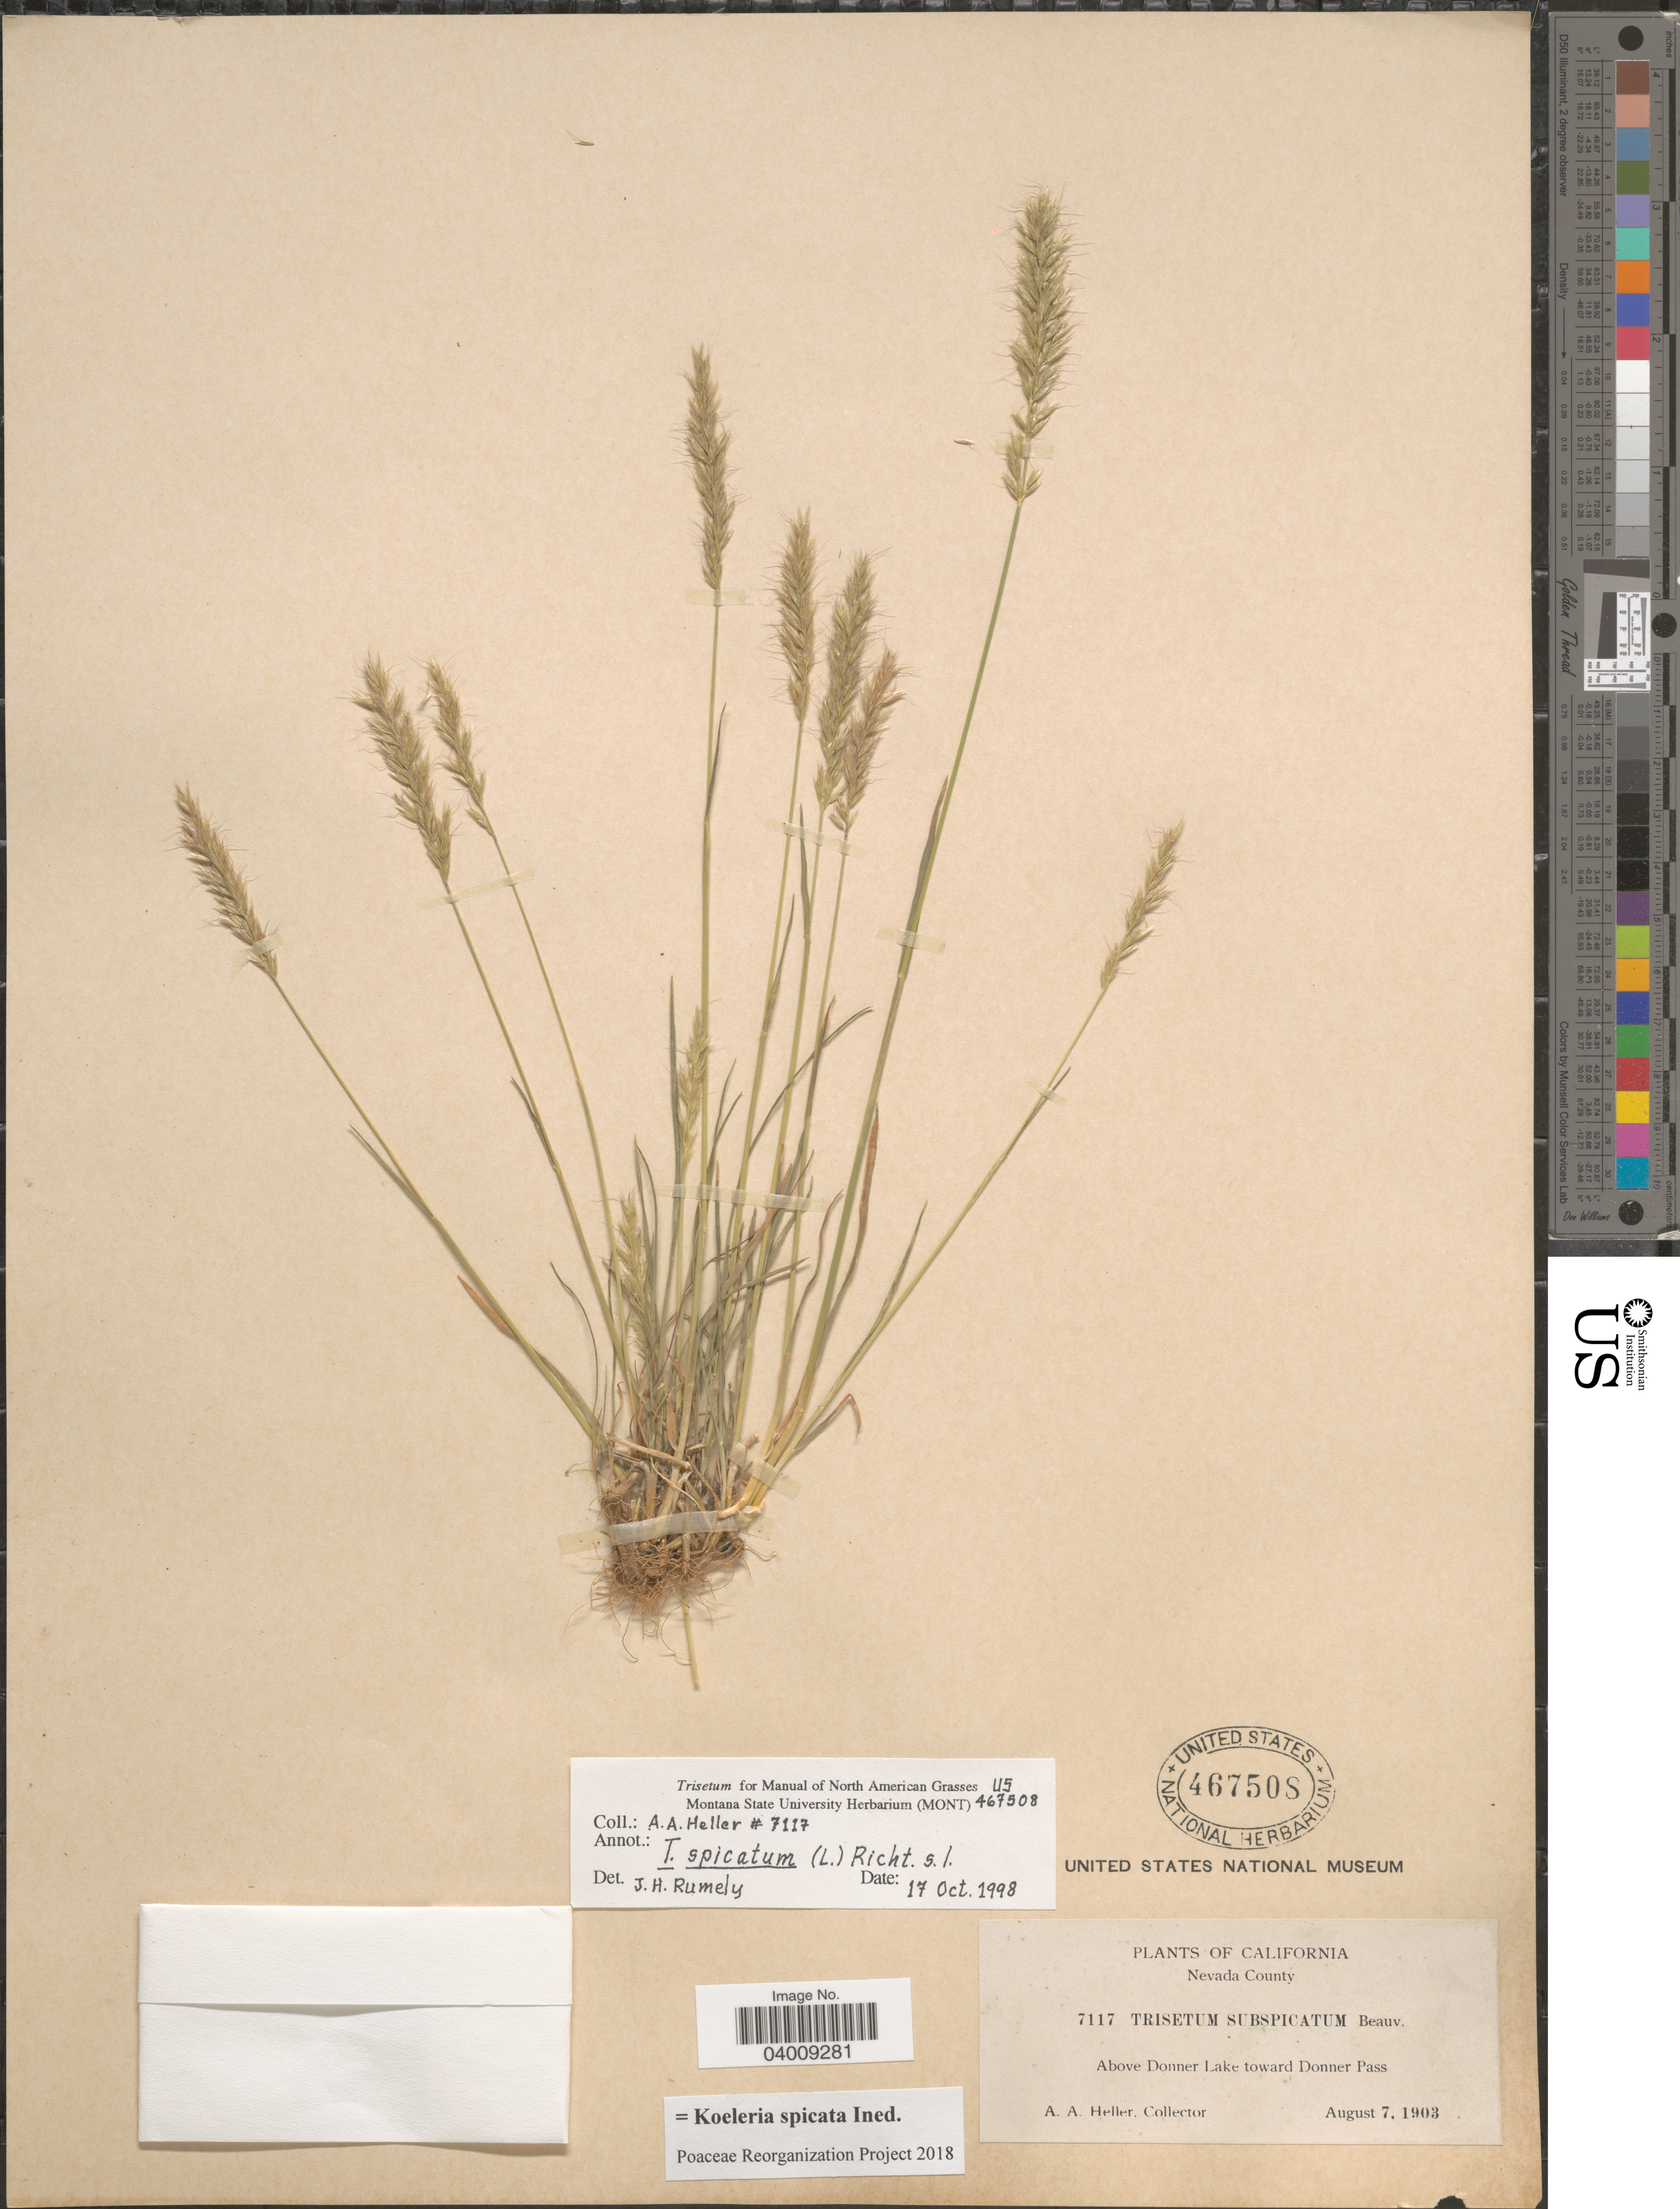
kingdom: Plantae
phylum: Tracheophyta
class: Liliopsida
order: Poales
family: Poaceae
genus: Koeleria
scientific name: Koeleria spicata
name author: (L.) Barberá et al.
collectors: A. A. Heller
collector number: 7117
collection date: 1903-08-07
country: United States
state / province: California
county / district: Nevada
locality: Nevada County. Above Donner Lake toward Donner Pass.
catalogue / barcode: US 467508